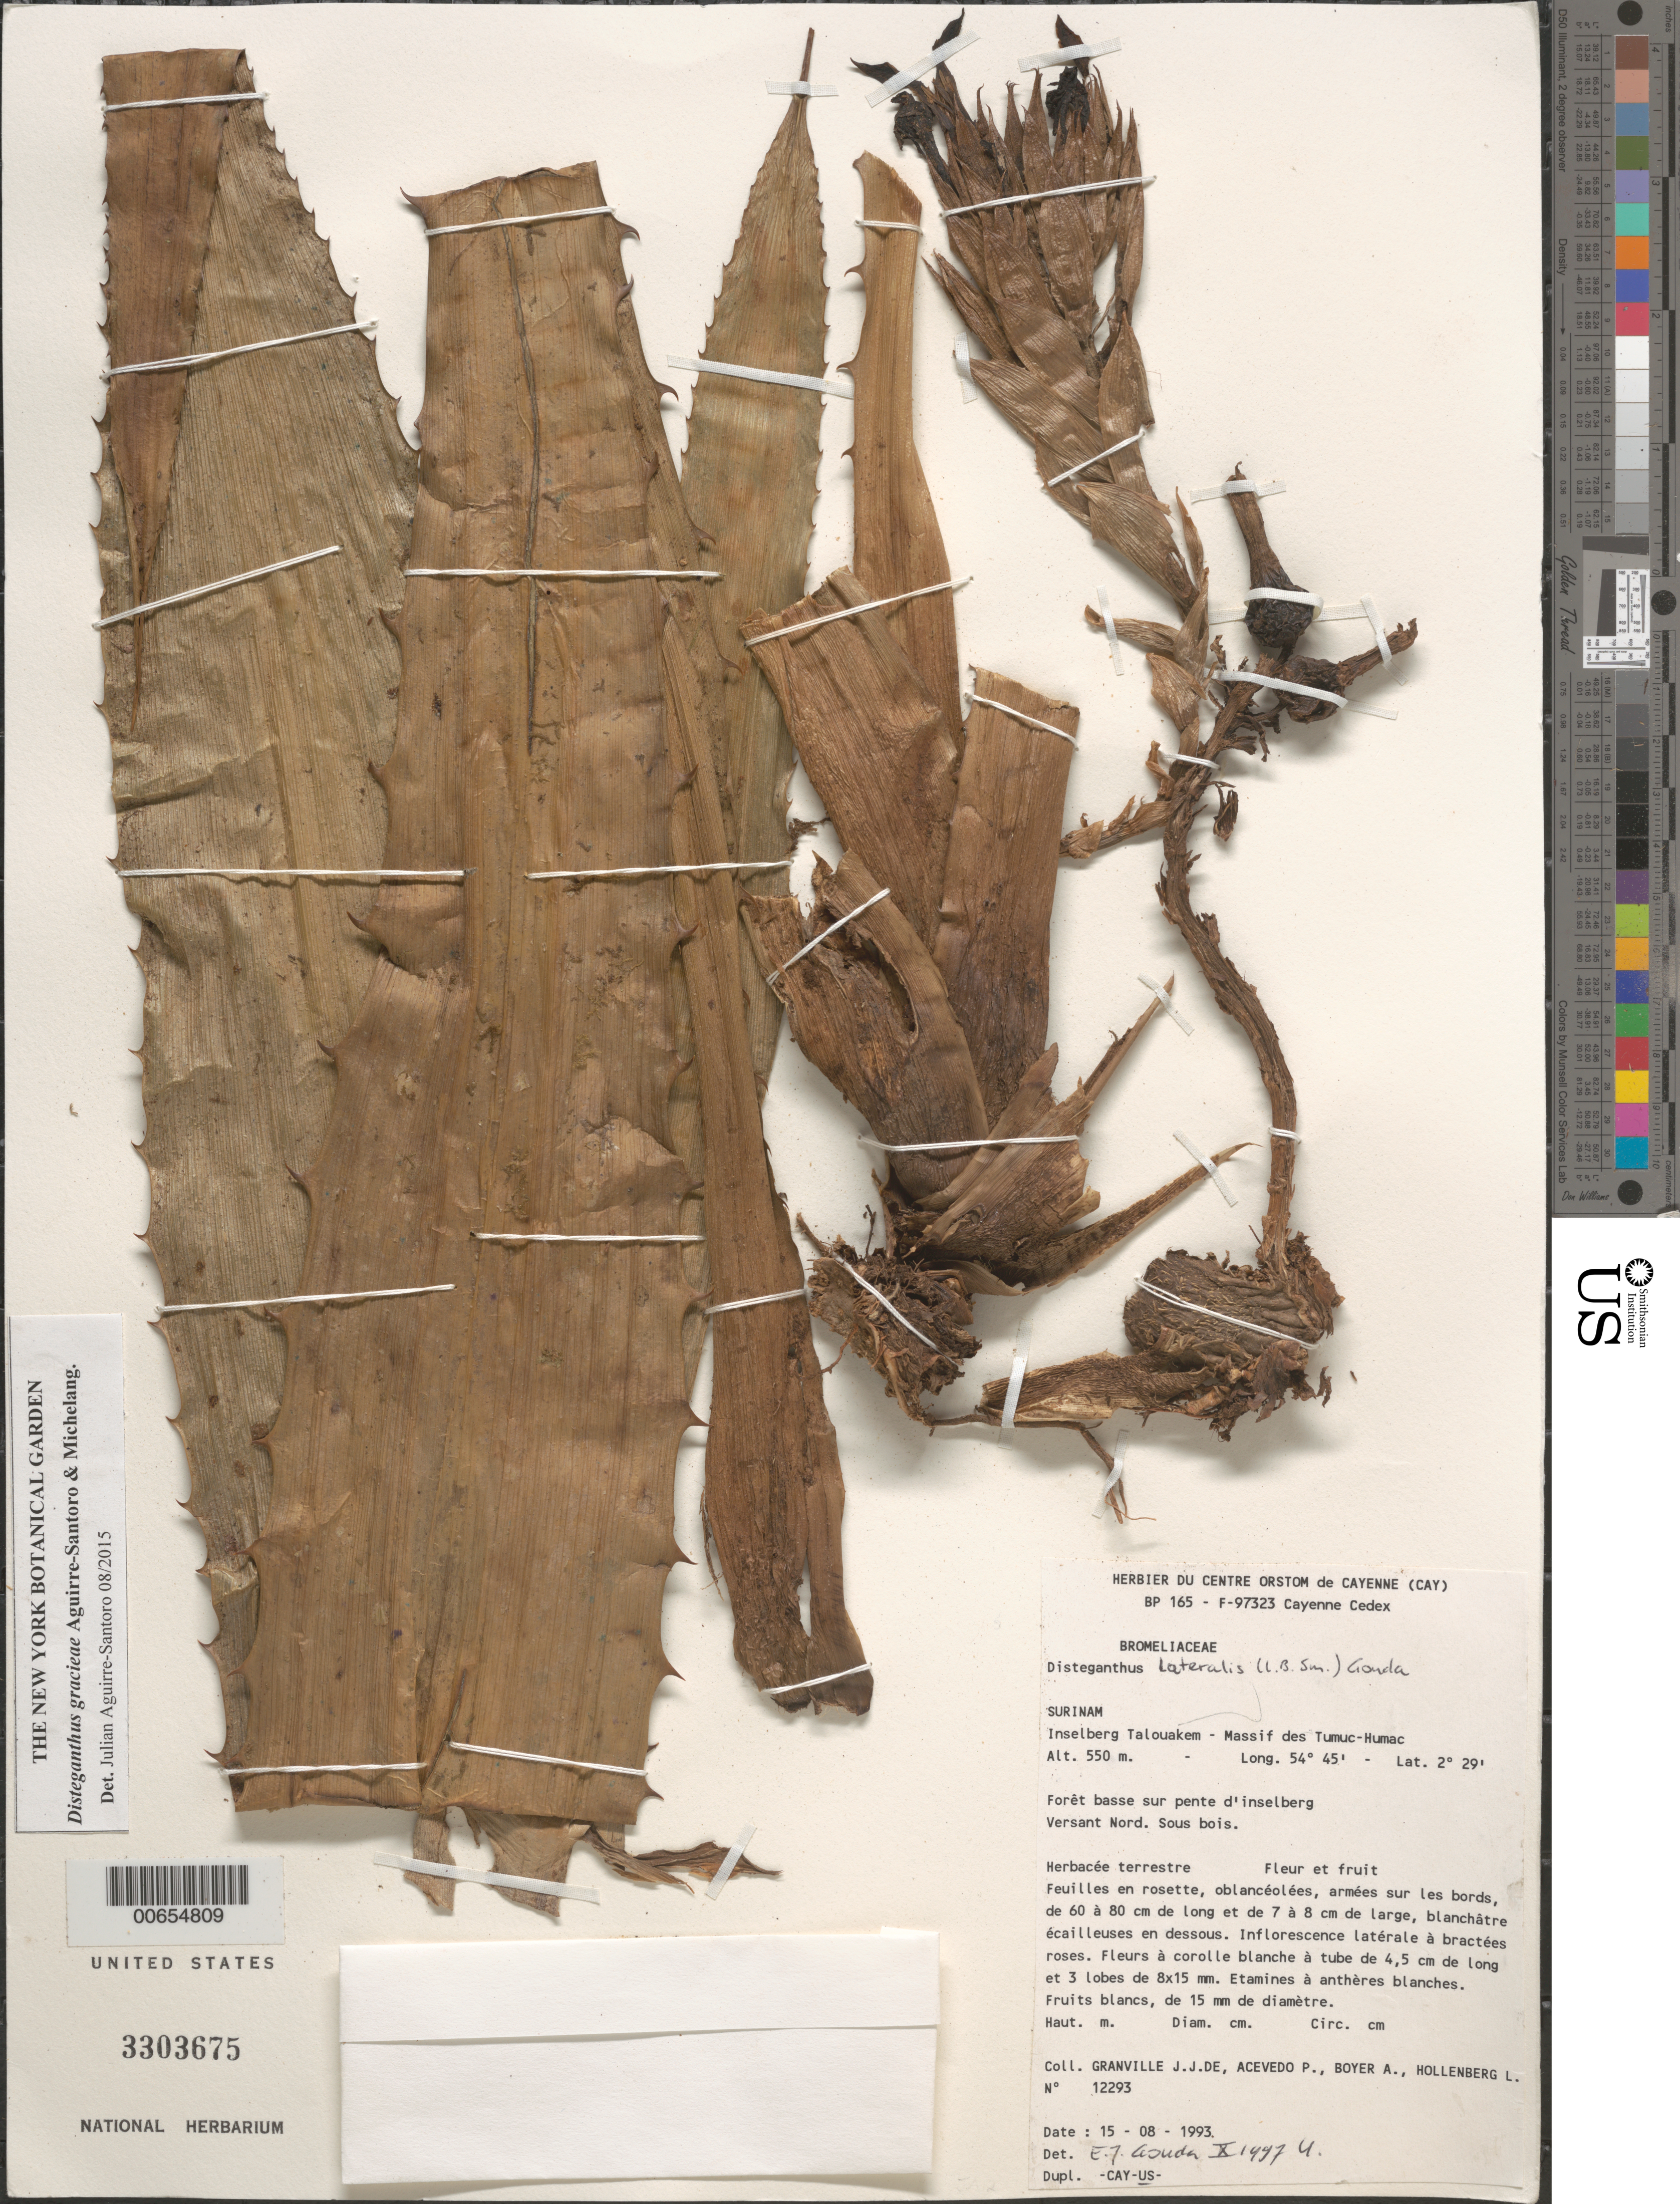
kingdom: Plantae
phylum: Tracheophyta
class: Liliopsida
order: Poales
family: Bromeliaceae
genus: Disteganthus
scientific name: Disteganthus lateralis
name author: (L.B. Sm.) Gouda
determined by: Gouda, E. J.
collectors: J.-J. de Granville, P. Acevedo-Rodr., A. Boyer & L. Hollenberg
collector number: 12293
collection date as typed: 15-Aug-93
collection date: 1993-08-15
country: Suriname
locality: Inselberg Talouakem, Massif des Tumuc-Humac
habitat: Forêt basse sur pente d'inselberg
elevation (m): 550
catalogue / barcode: US 3303675